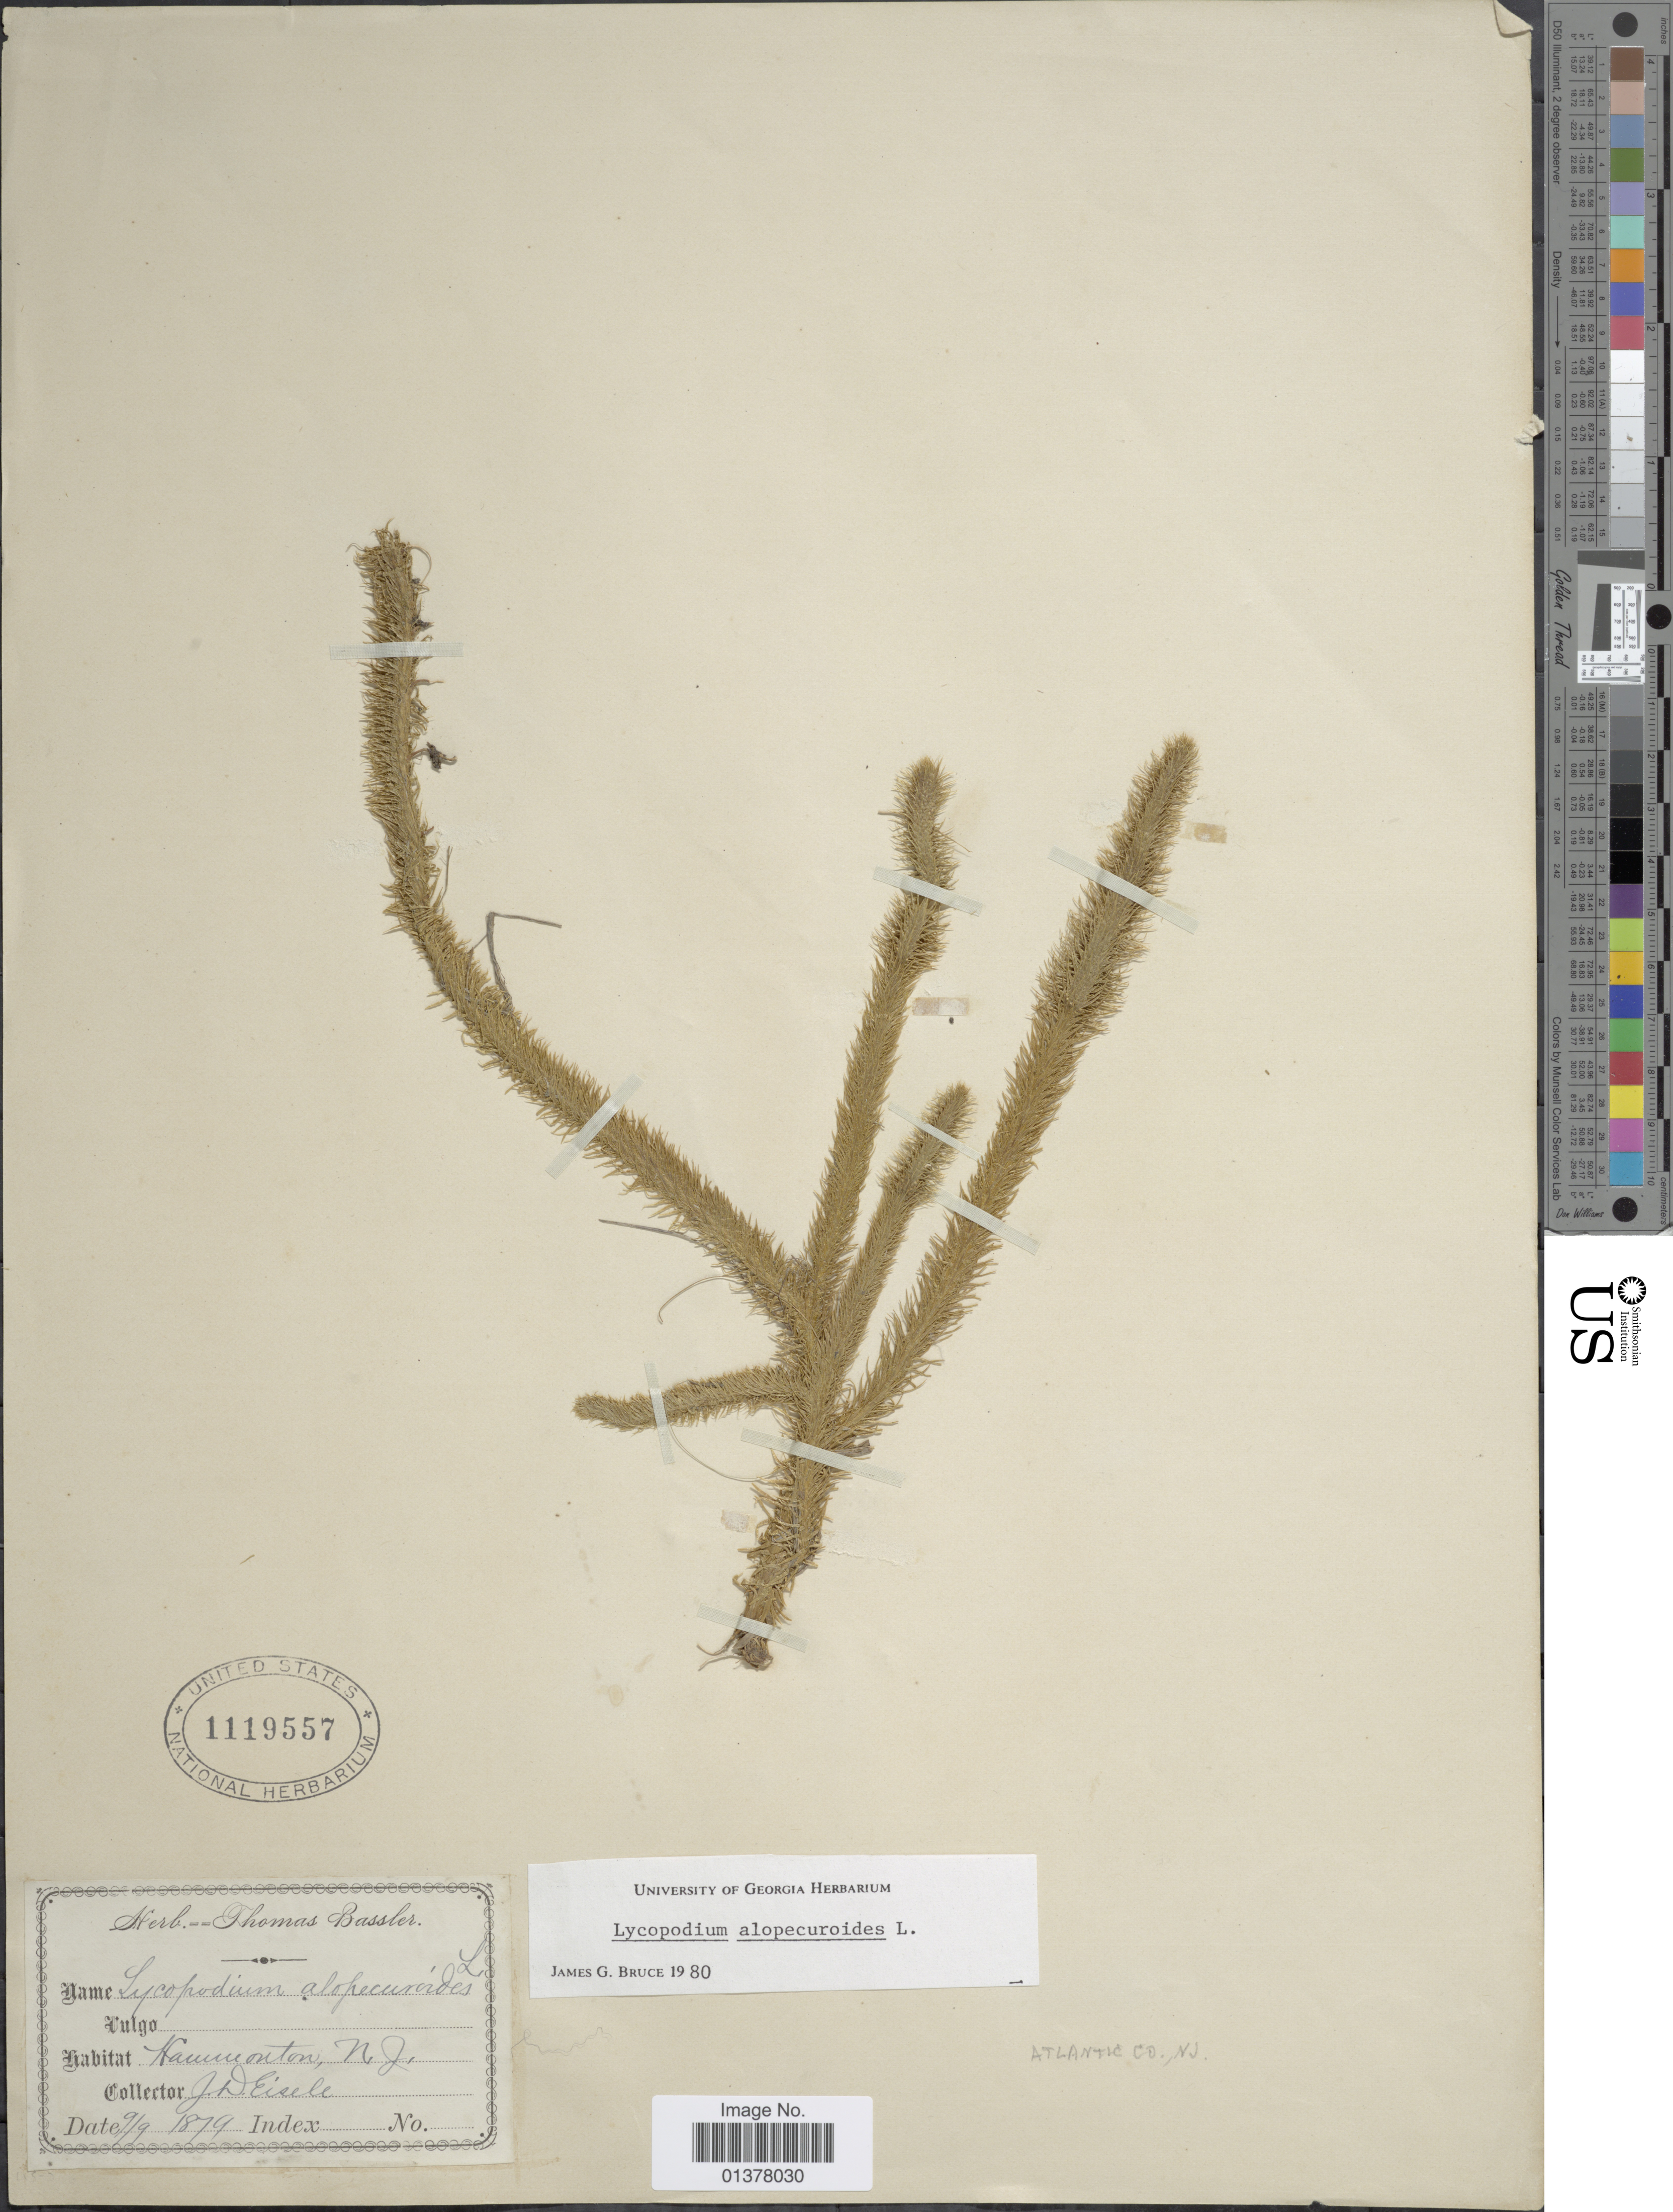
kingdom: Plantae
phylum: Tracheophyta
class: Lycopodiopsida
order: Lycopodiales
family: Lycopodiaceae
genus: Lycopodiella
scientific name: Lycopodiella alopecuroides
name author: (L.) Cranfill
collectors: J. Eisele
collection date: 1879-09-09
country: United States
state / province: New Jersey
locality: Hammonton, N.J.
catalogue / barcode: US 1119557